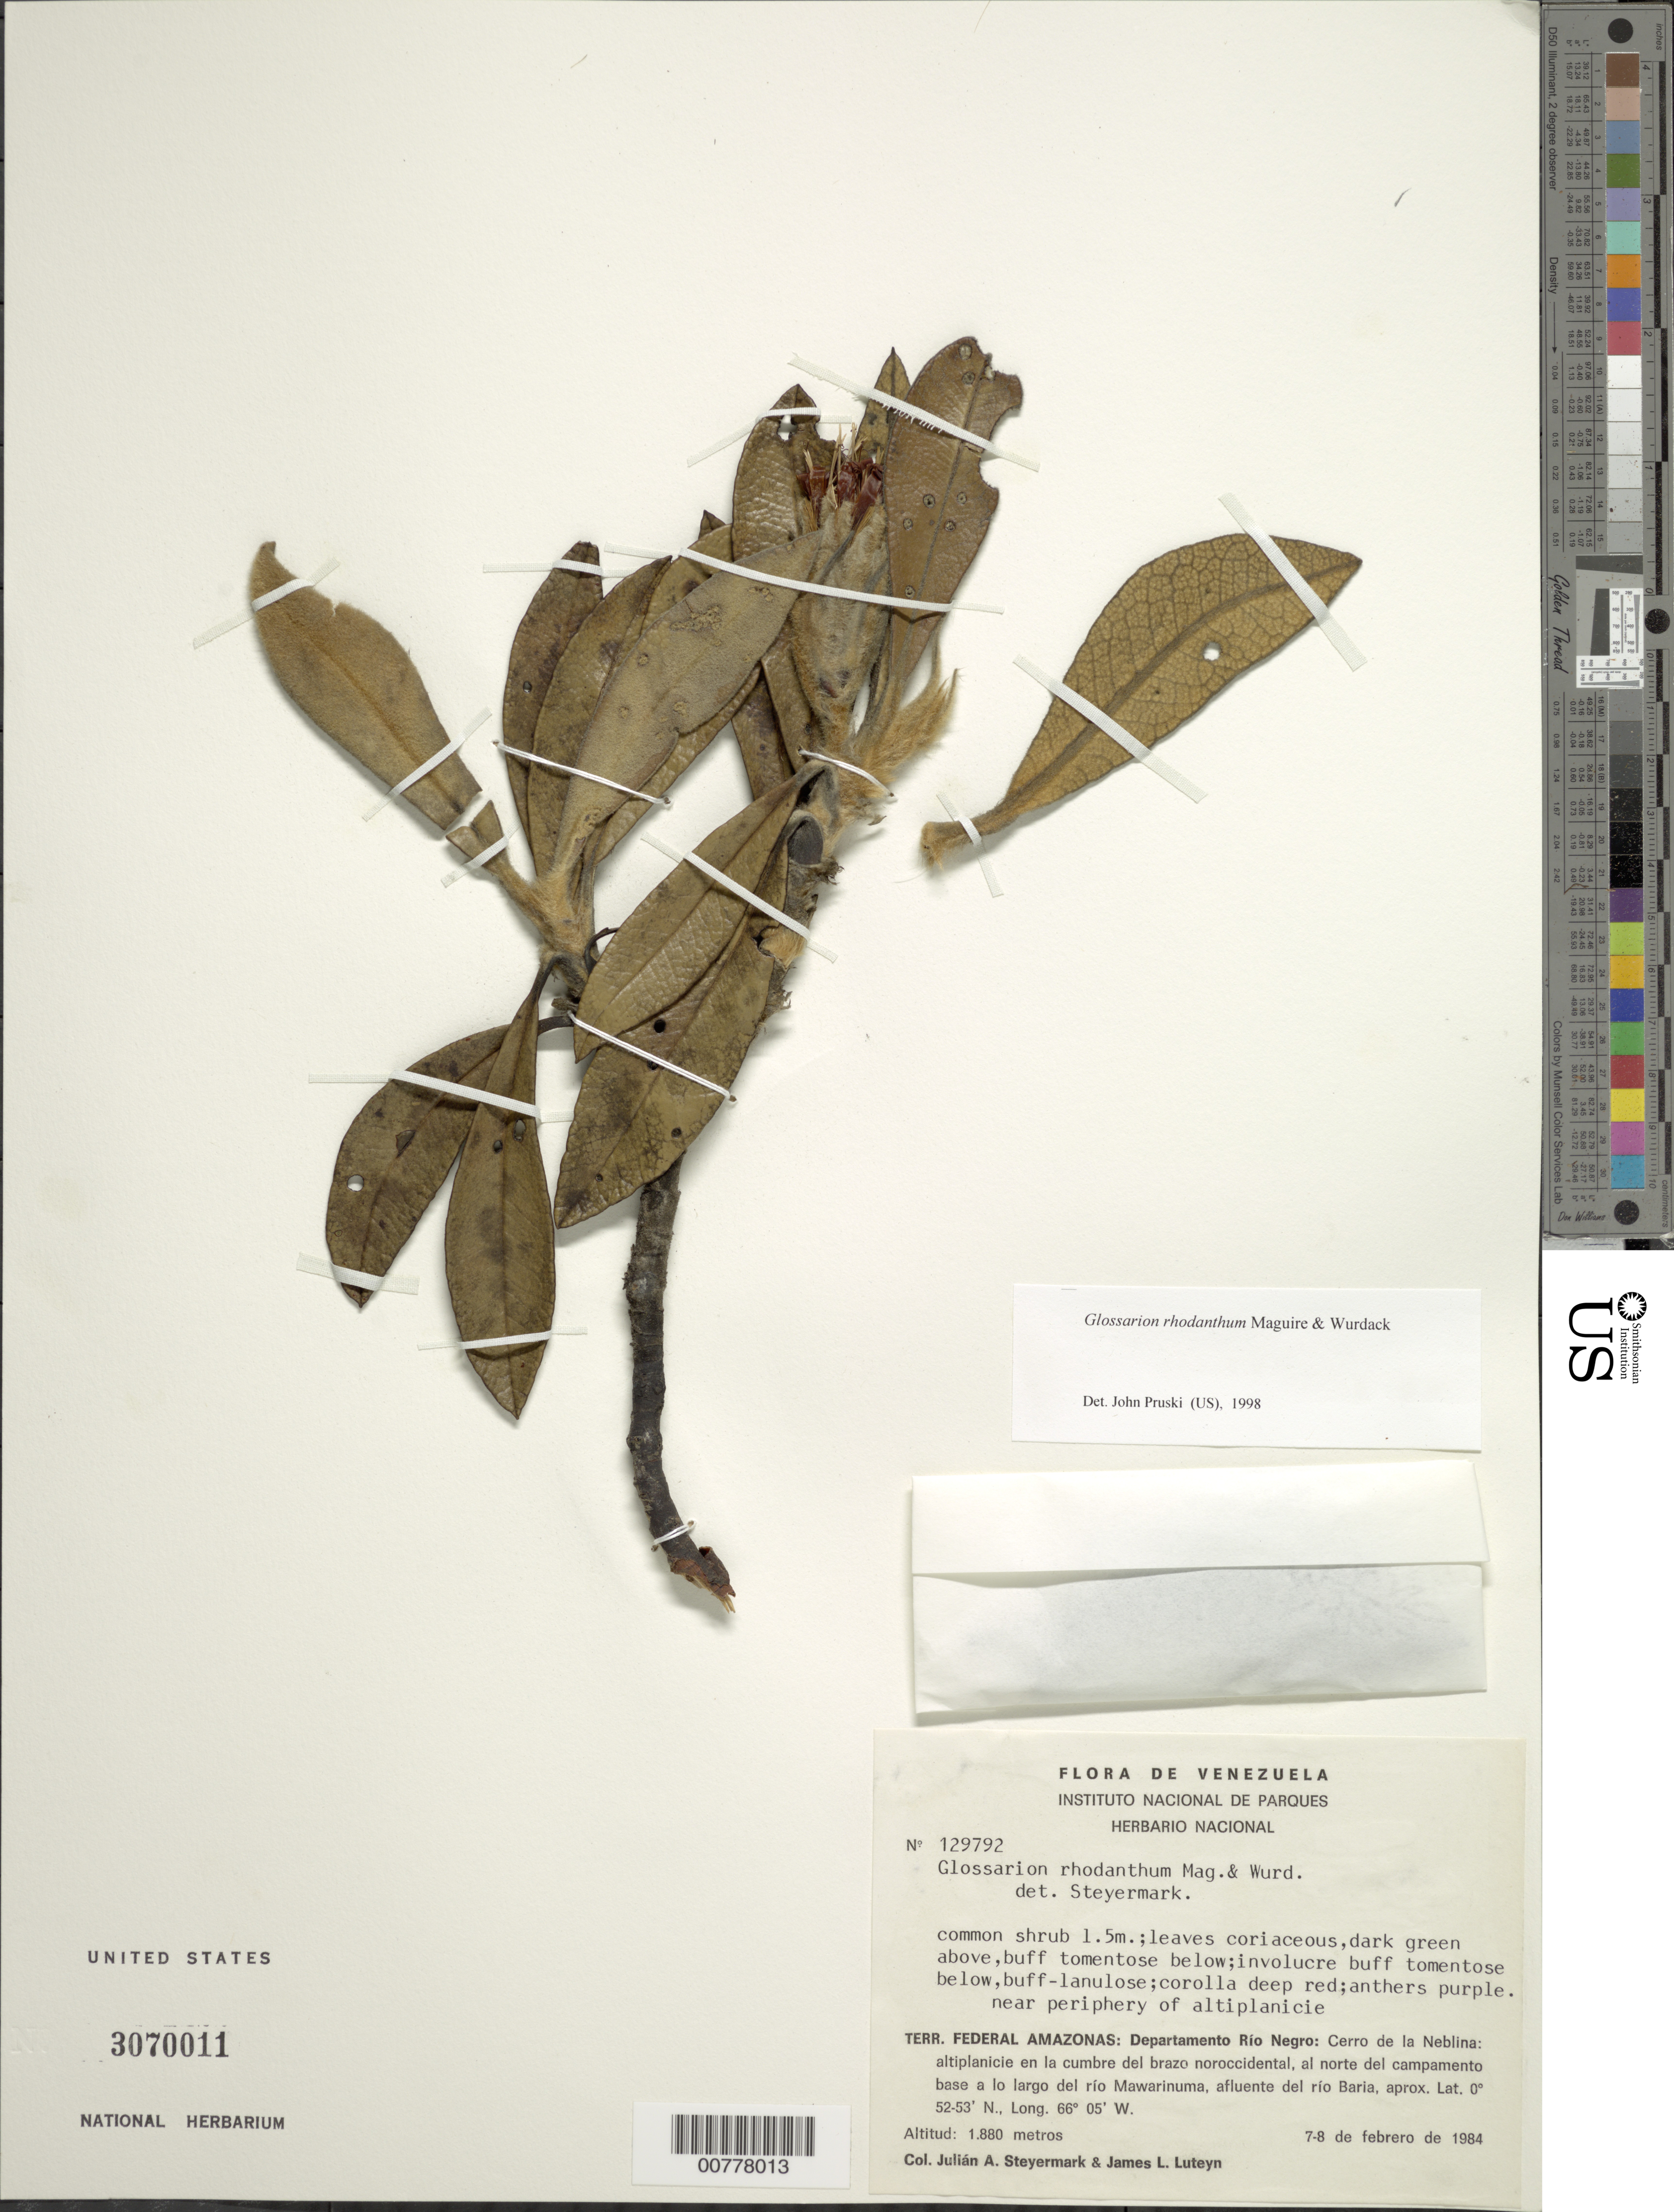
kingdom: Plantae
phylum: Tracheophyta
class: Magnoliopsida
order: Asterales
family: Asteraceae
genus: Glossarion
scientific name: Glossarion rhodanthum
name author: Maguire & Wurdack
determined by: Steyermark, Julian A., (VEN)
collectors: J. Steyermark & J. L. Luteyn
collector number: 129792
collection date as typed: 7-Feb-84 to 8-Feb-84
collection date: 1984-02-07/1984-02-08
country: Venezuela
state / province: Amazonas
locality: Río Negro. Cerro de La Neblina, plateau in summit of NW branch, N base of camp along Río Mawarinuma, tributary of Río Baria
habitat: Near periphery of altiplanicie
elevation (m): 1880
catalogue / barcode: US 3070011